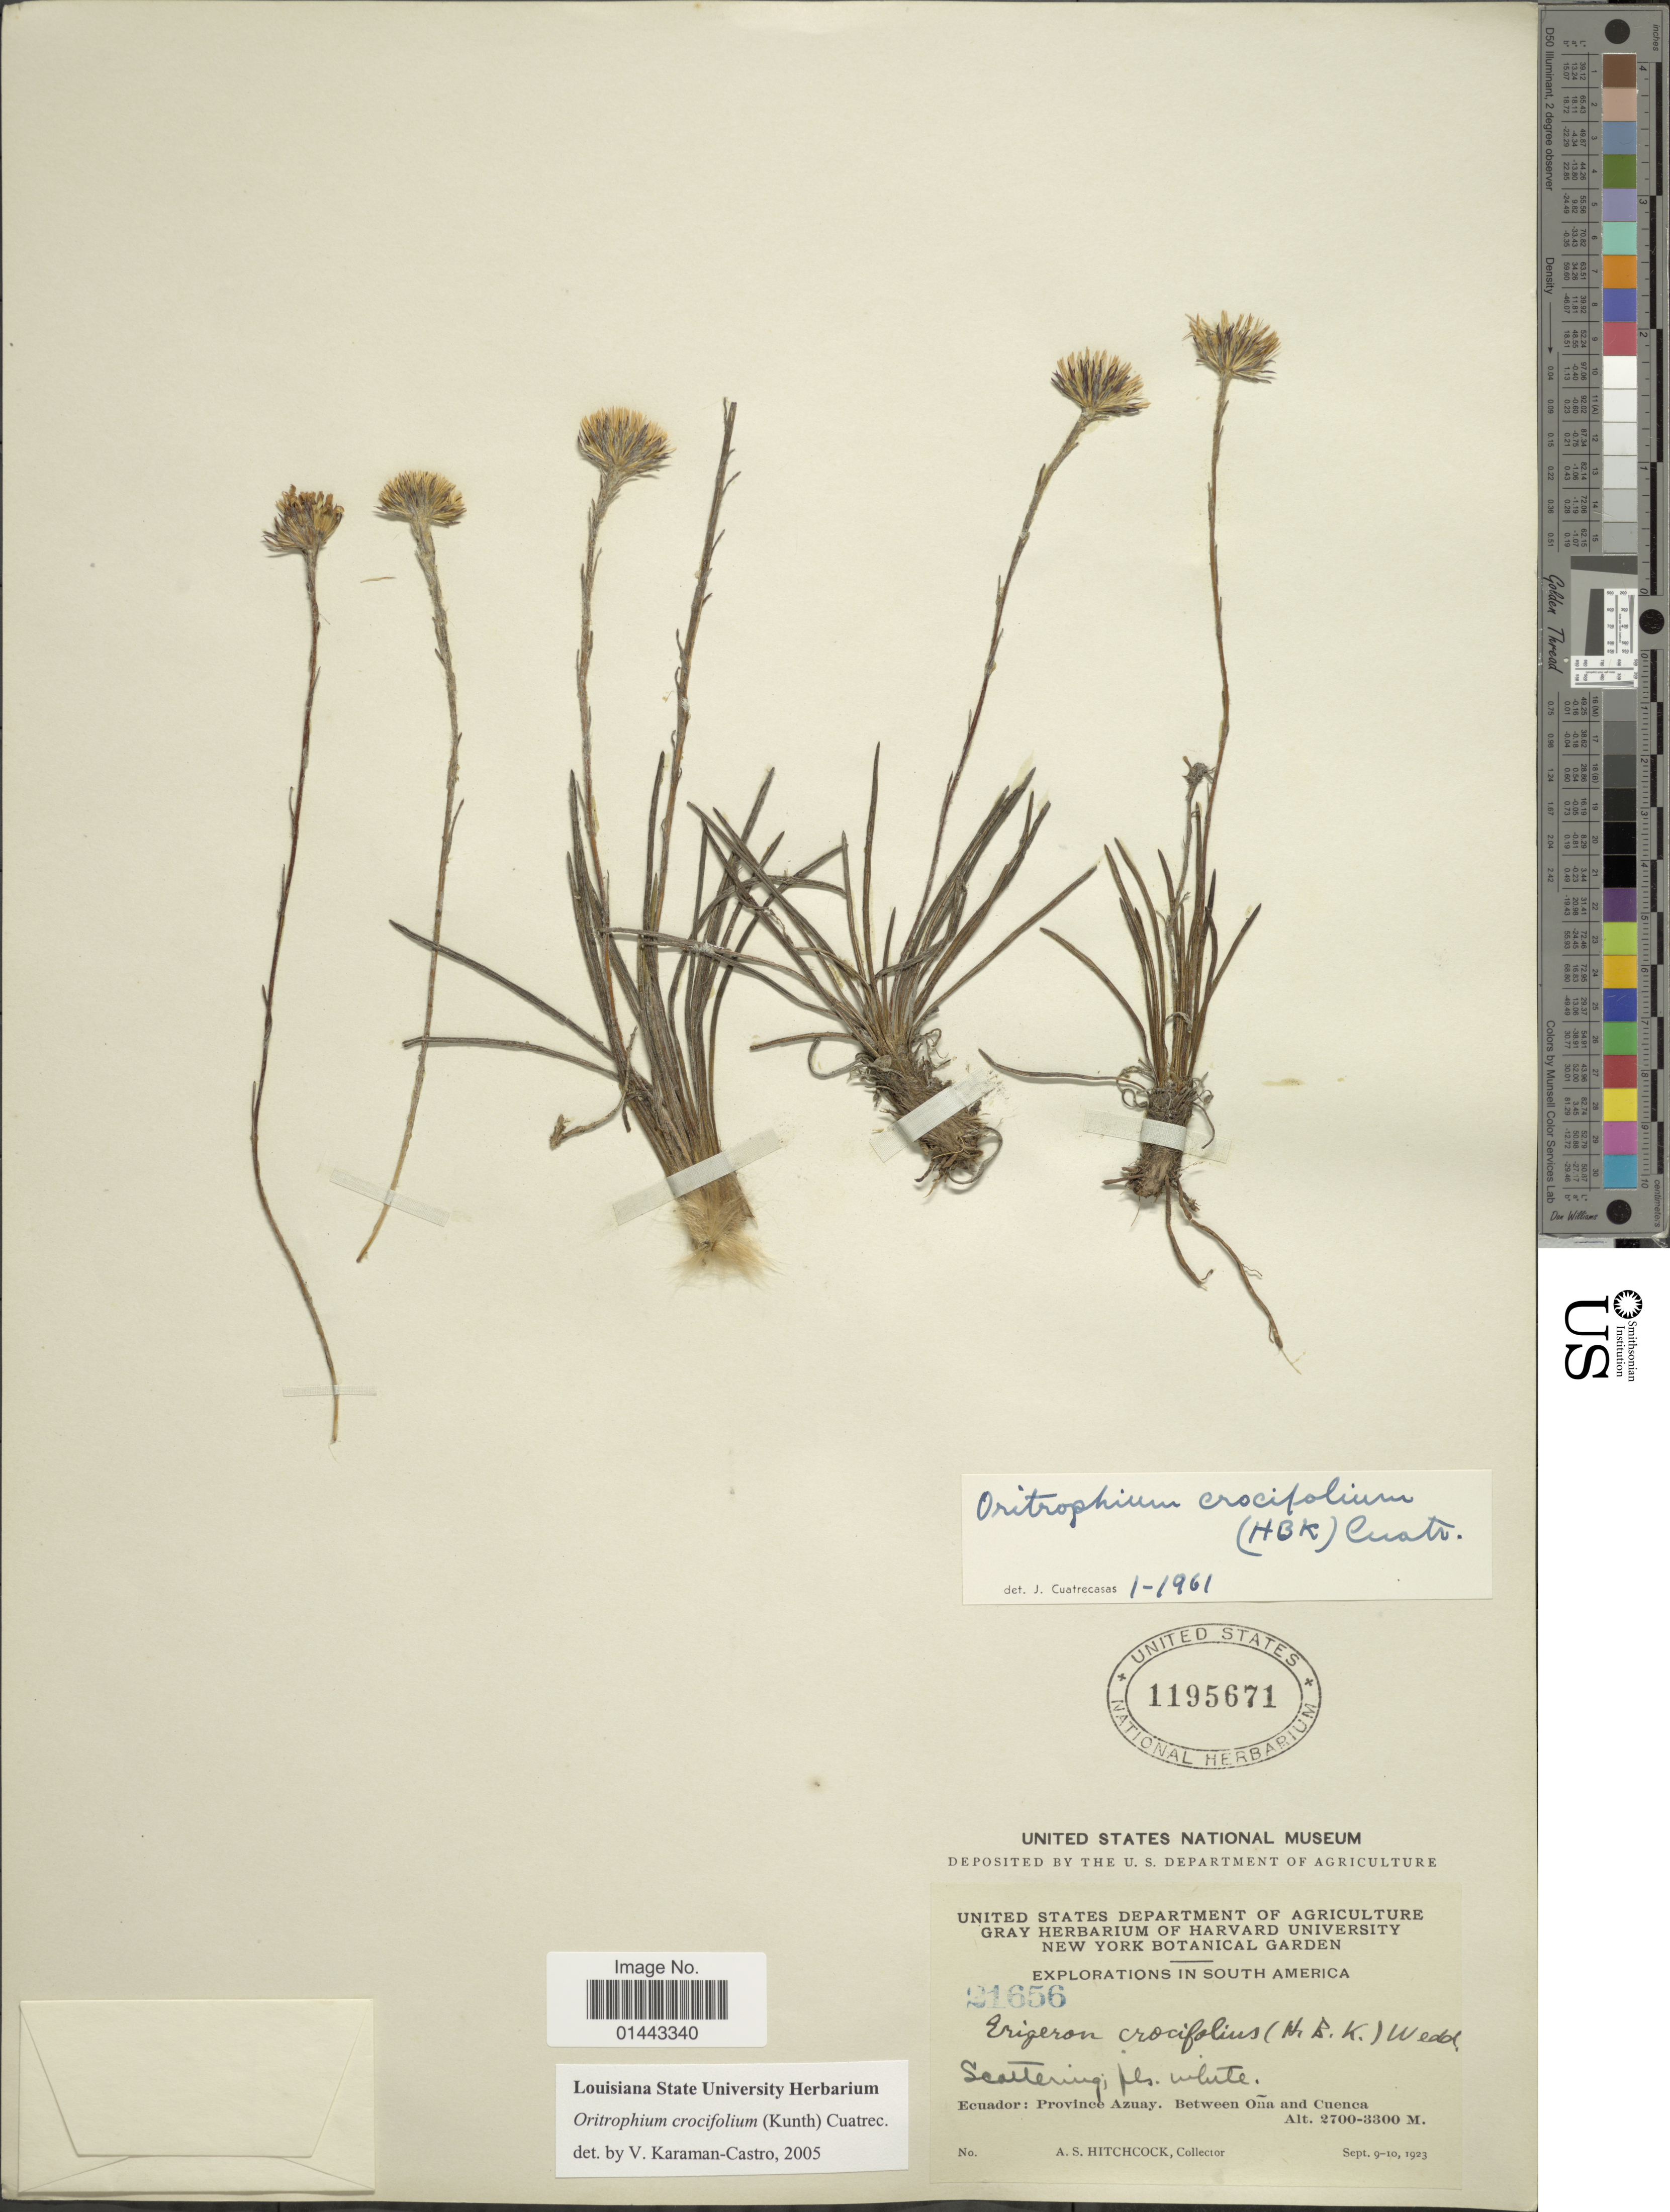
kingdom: Plantae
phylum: Tracheophyta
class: Magnoliopsida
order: Asterales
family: Asteraceae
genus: Oritrophium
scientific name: Oritrophium crocifolium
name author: (Kunth) Cuatrec.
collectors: A. S. Hitchcock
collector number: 21656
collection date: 1923-09-09/1923-09-10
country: Ecuador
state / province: Azuay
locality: Between Oña and Cuenca, scattering.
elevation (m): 2700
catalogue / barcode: US 1195671